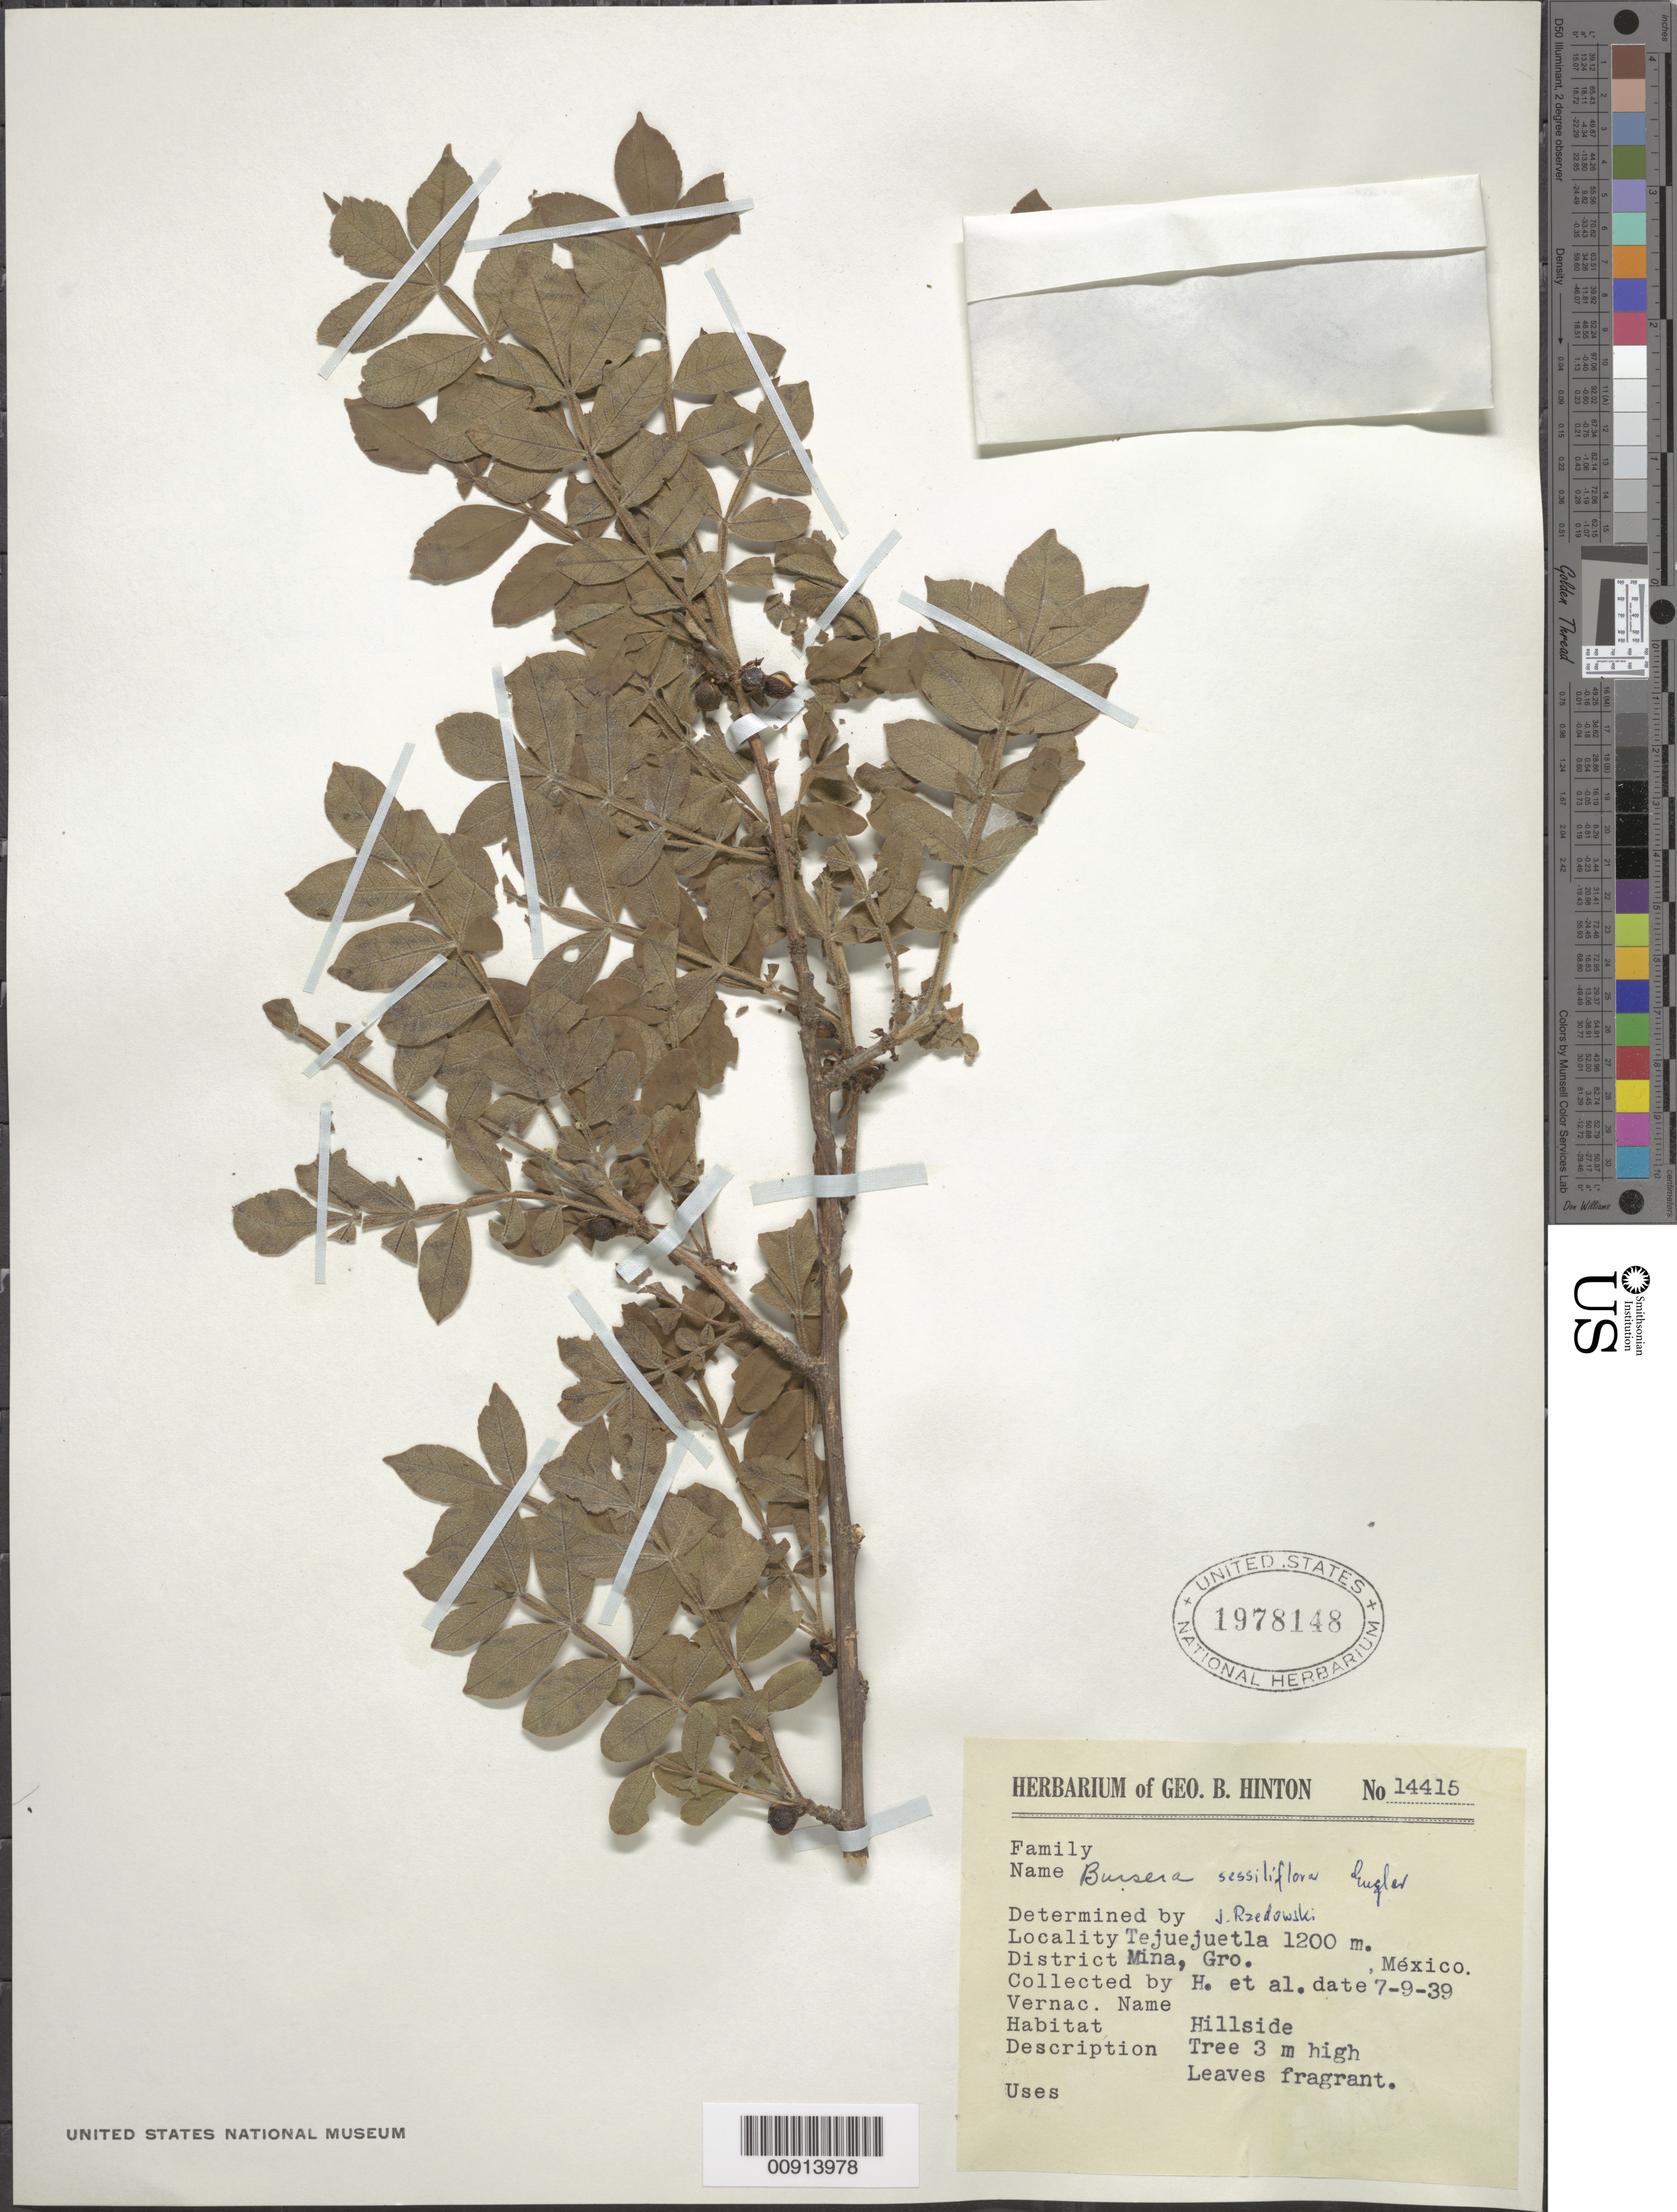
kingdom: Plantae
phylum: Tracheophyta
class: Magnoliopsida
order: Sapindales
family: Burseraceae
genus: Bursera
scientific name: Bursera sessiliflora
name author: Engl.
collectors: G. B. Hinton & et al.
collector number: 14415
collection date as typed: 09 Jul 1939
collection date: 1939-07-09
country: Mexico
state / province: Guerrero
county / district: Mina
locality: Tejuejuetla, District Mina, Guerrero.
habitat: Hillside.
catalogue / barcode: US 1978148